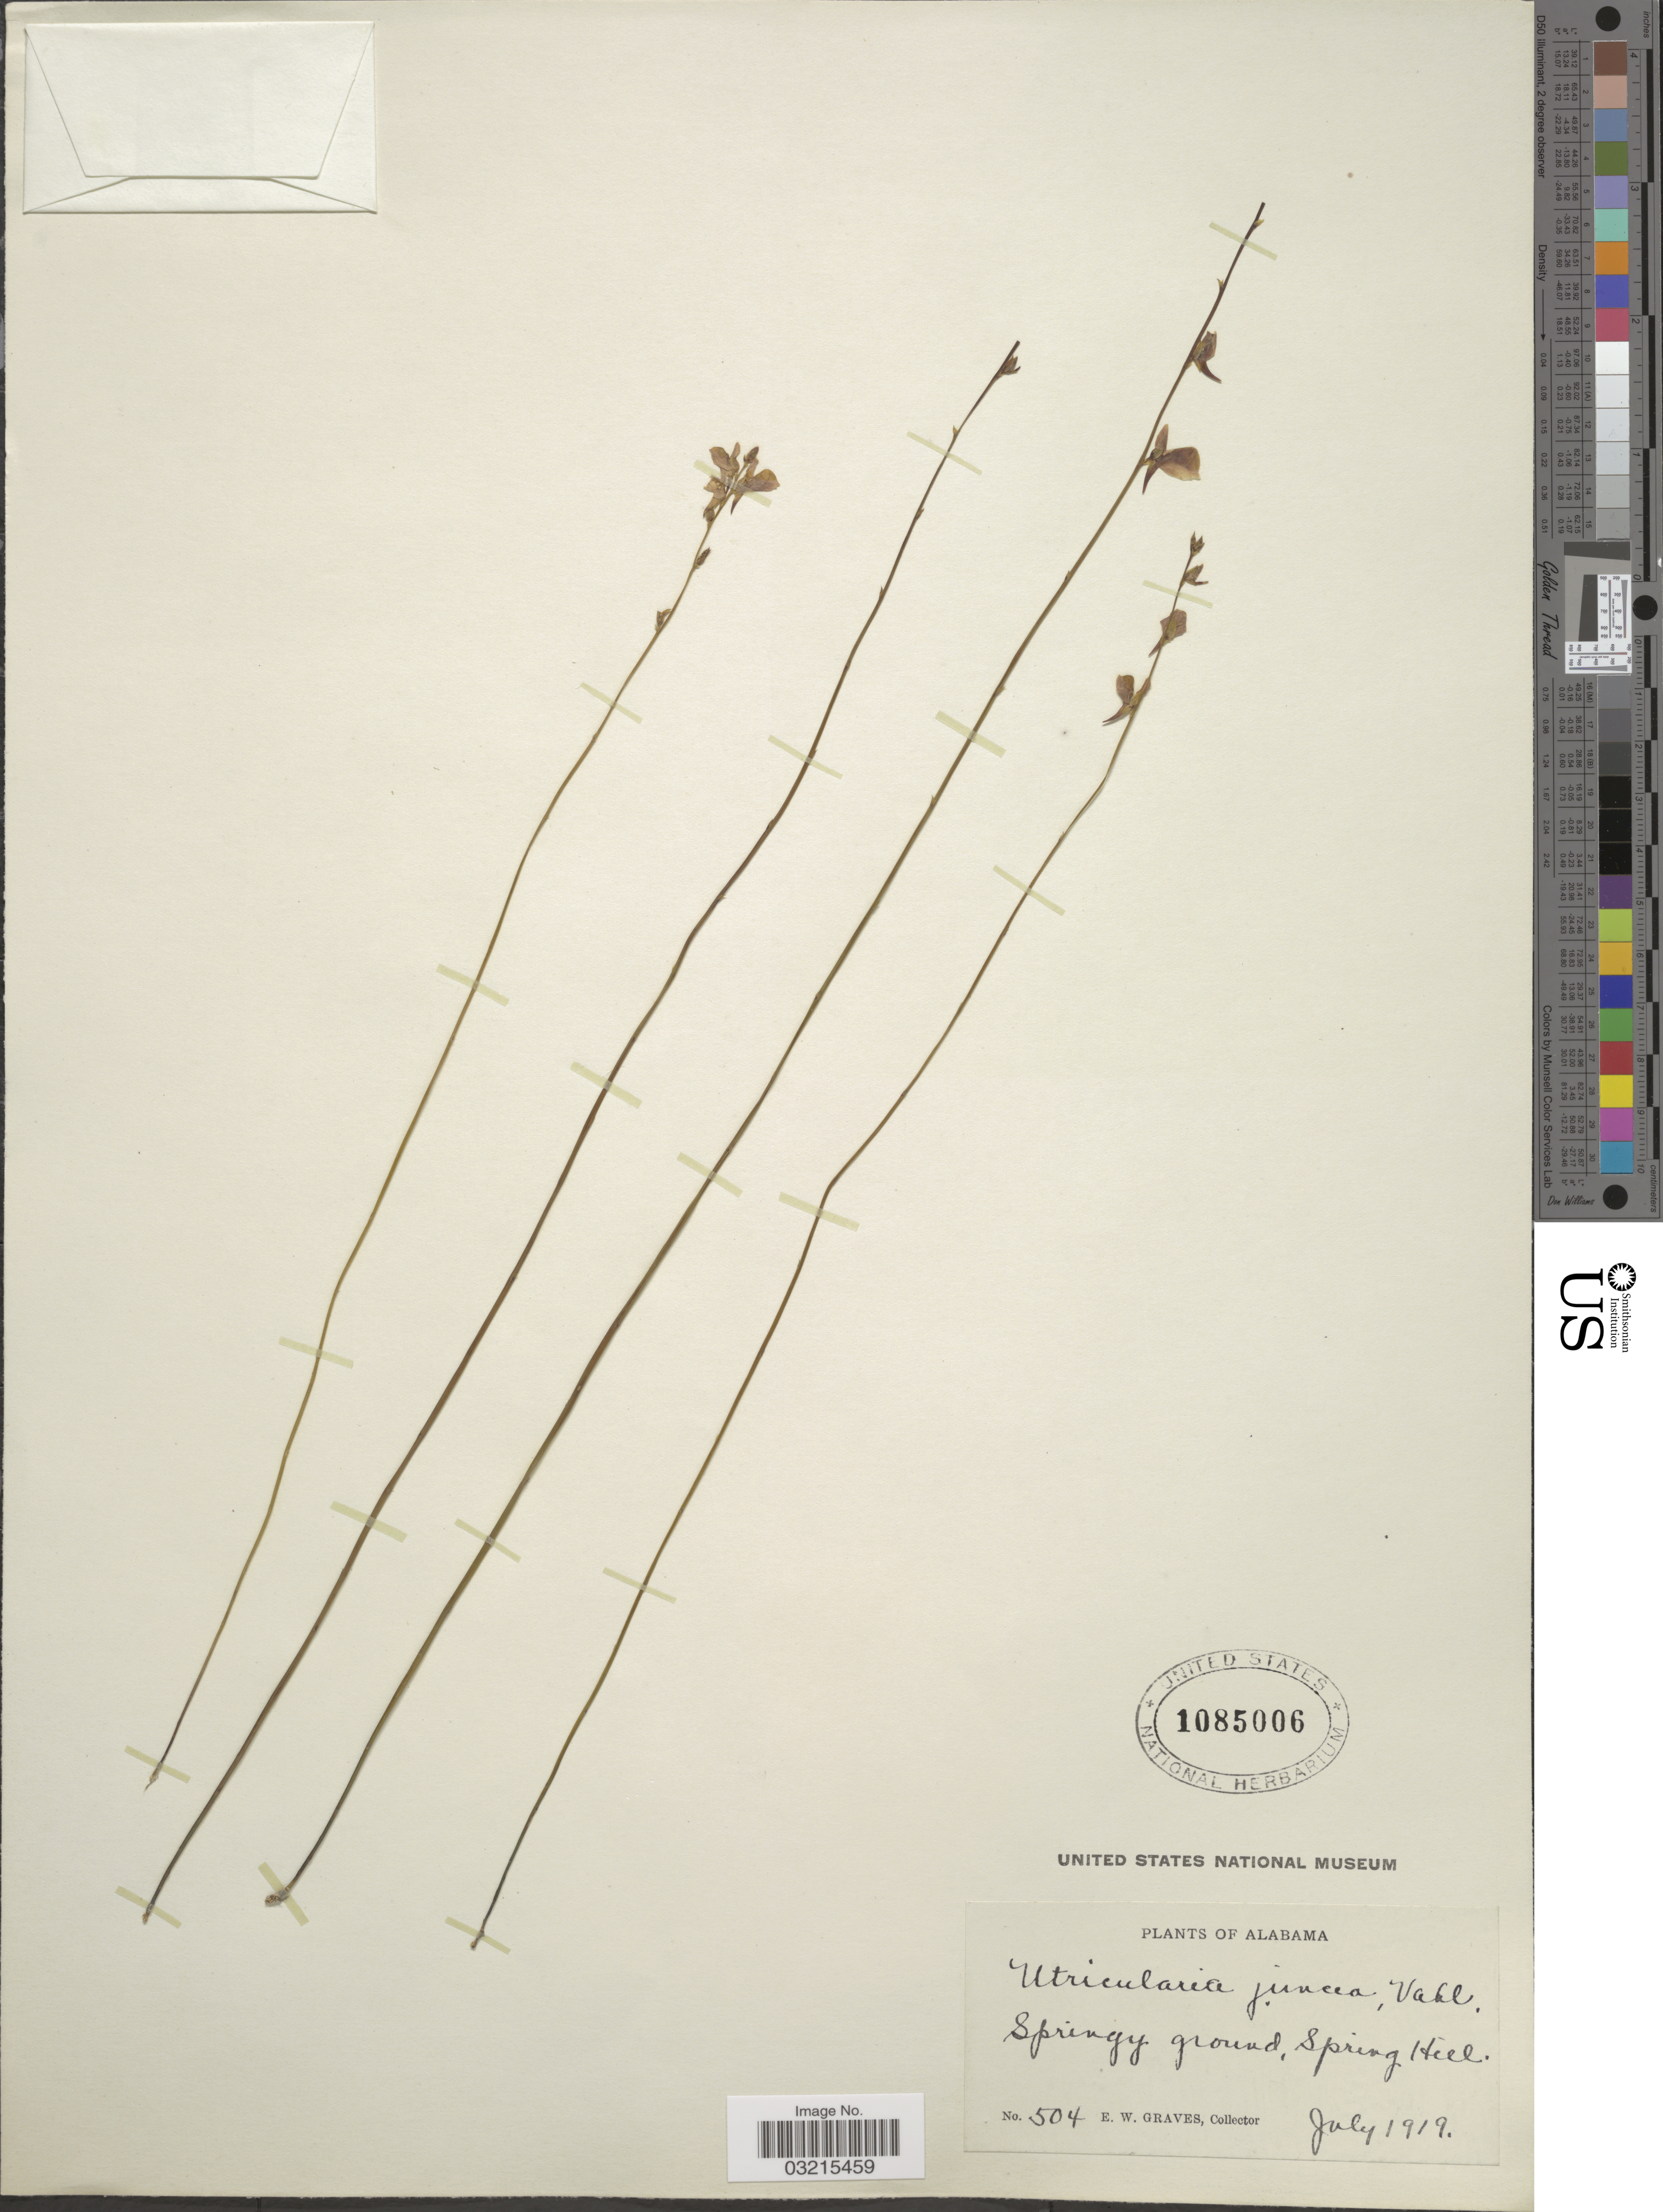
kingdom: Plantae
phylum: Tracheophyta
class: Magnoliopsida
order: Lamiales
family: Lentibulariaceae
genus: Utricularia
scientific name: Utricularia juncea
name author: Vahl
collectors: E. Graves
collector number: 504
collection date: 1919-07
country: United States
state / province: Alabama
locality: Springy ground, Spring Hill.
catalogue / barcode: US 1085006